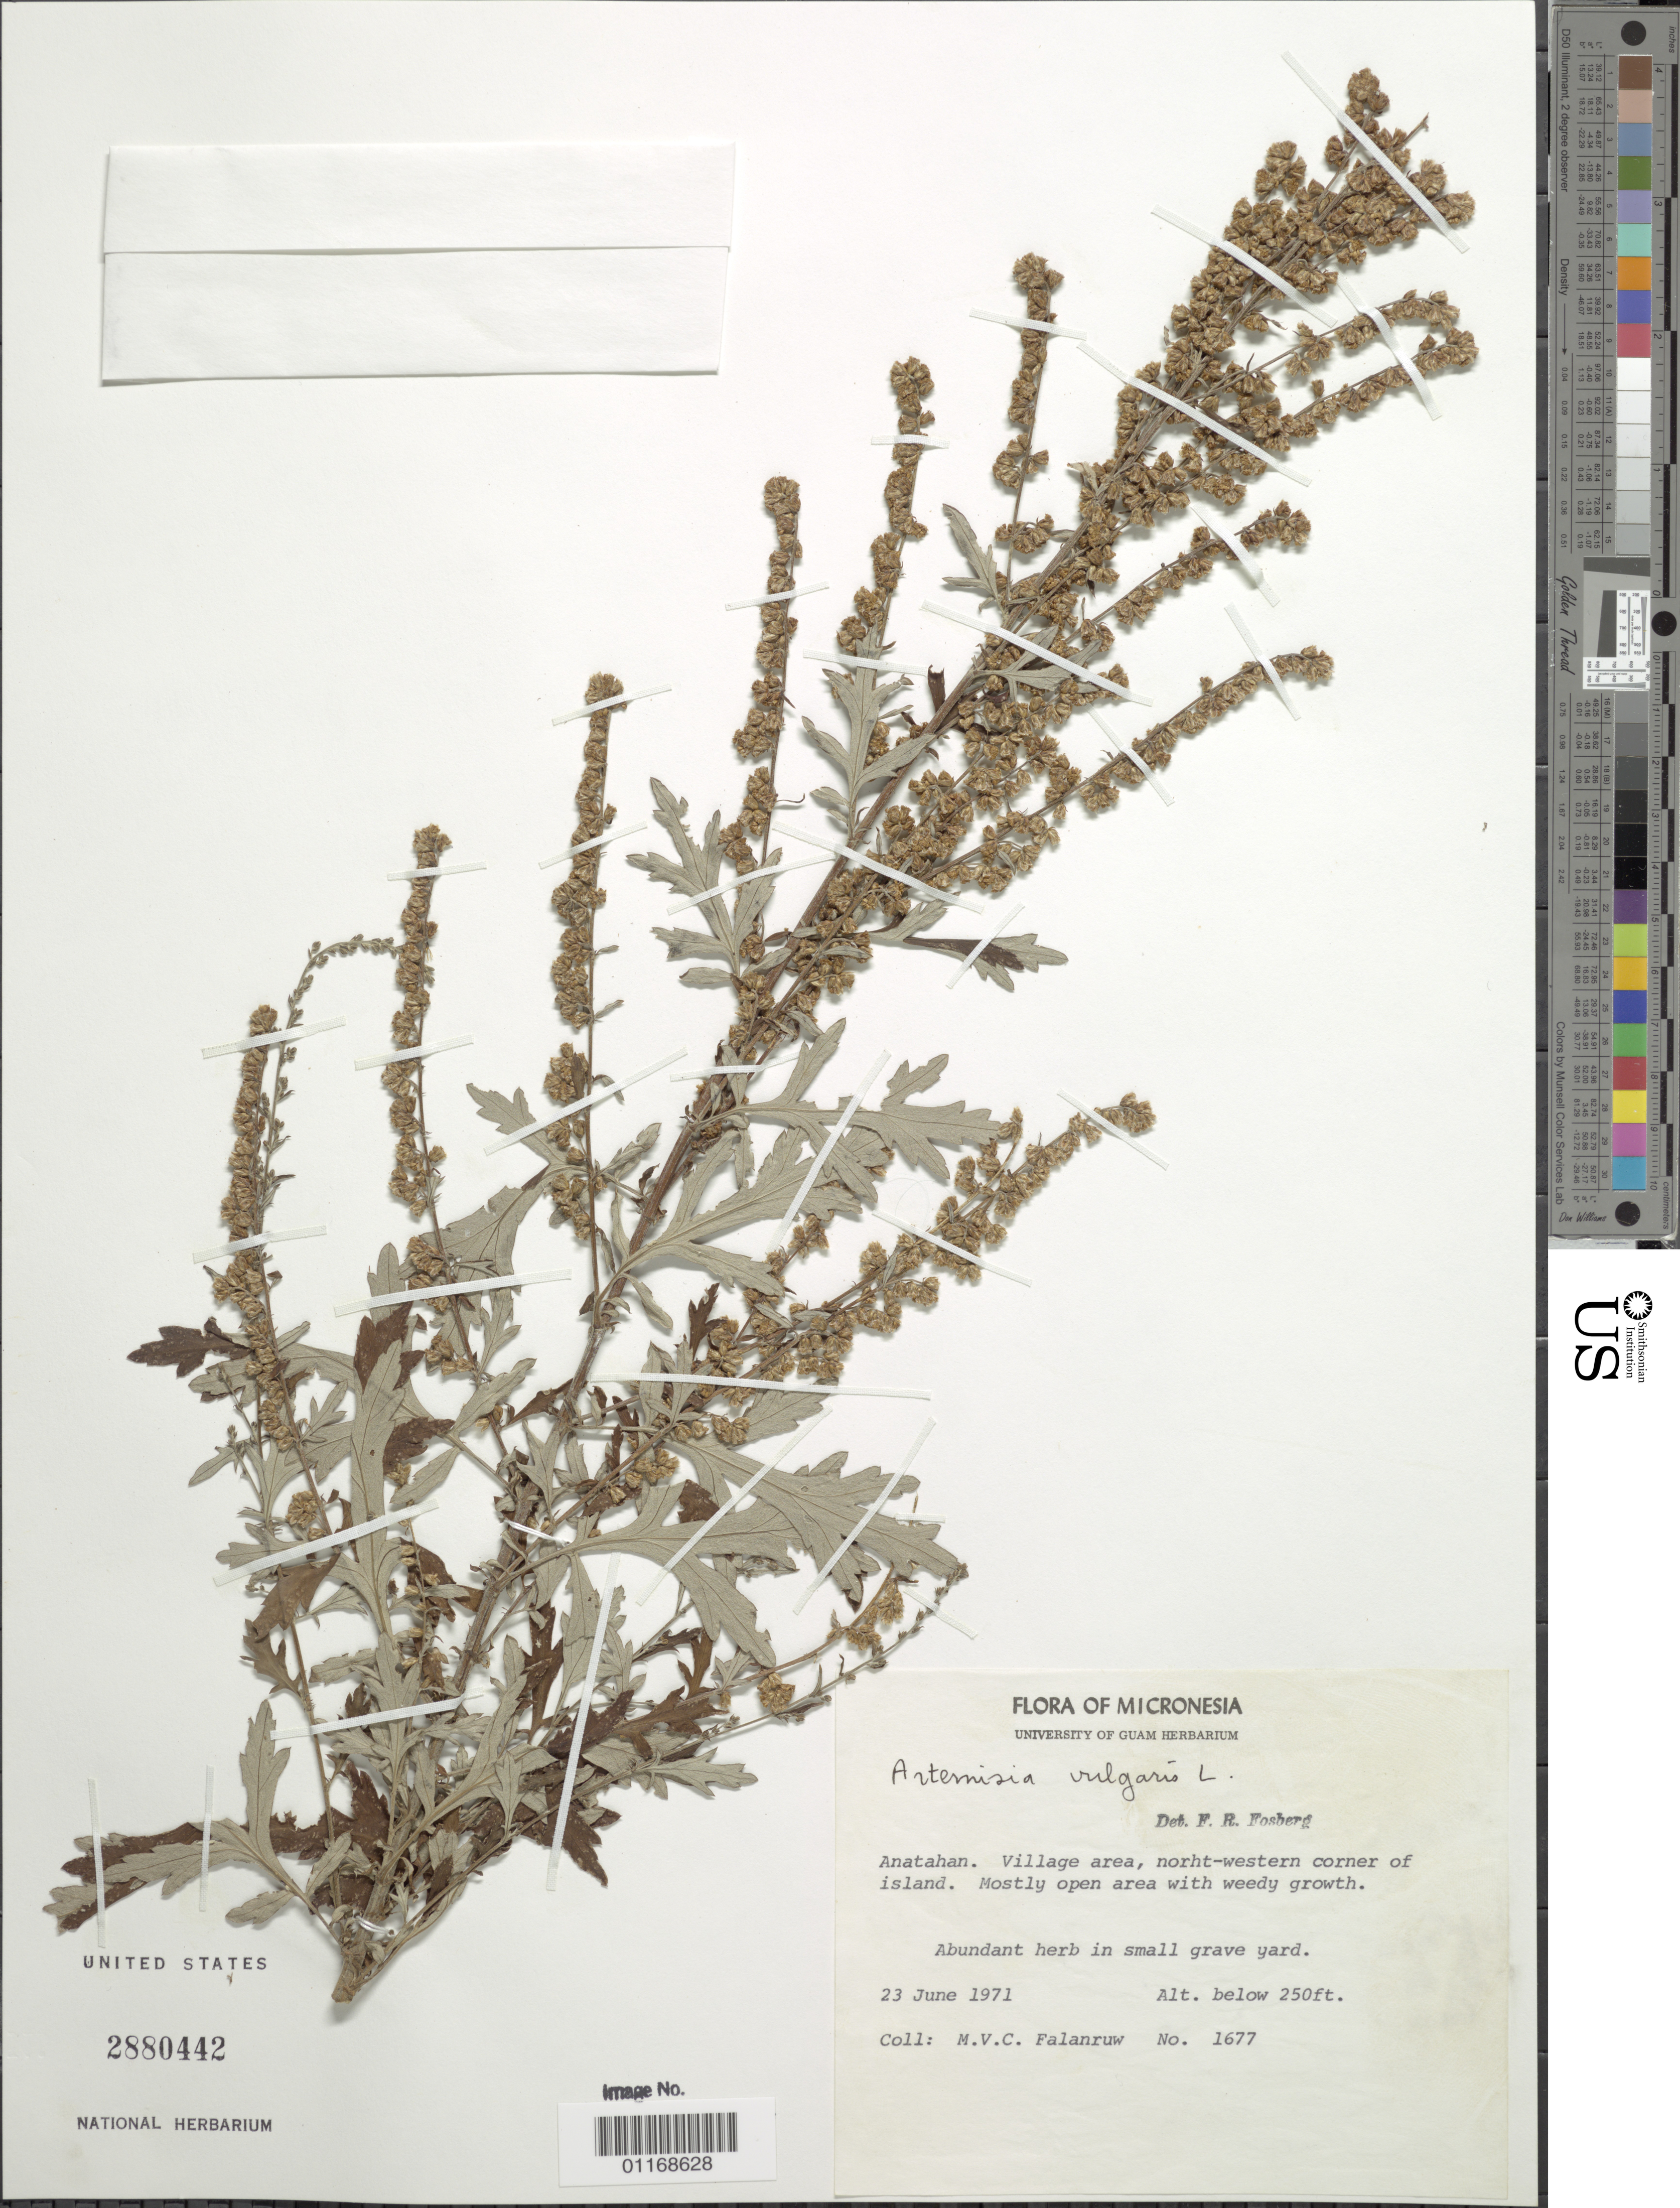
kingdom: Plantae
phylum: Tracheophyta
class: Magnoliopsida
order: Asterales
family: Asteraceae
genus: Artemisia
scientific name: Artemisia vulgaris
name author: L.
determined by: Fosberg, F. R.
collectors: M. V. Falanruw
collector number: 1677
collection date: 1971-06-23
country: Northern Mariana Islands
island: Anatahan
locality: Village area, northwestern corner of island, abundant in small grave yard.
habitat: Mostly open area with weedy growth.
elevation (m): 76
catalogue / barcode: US 2880442